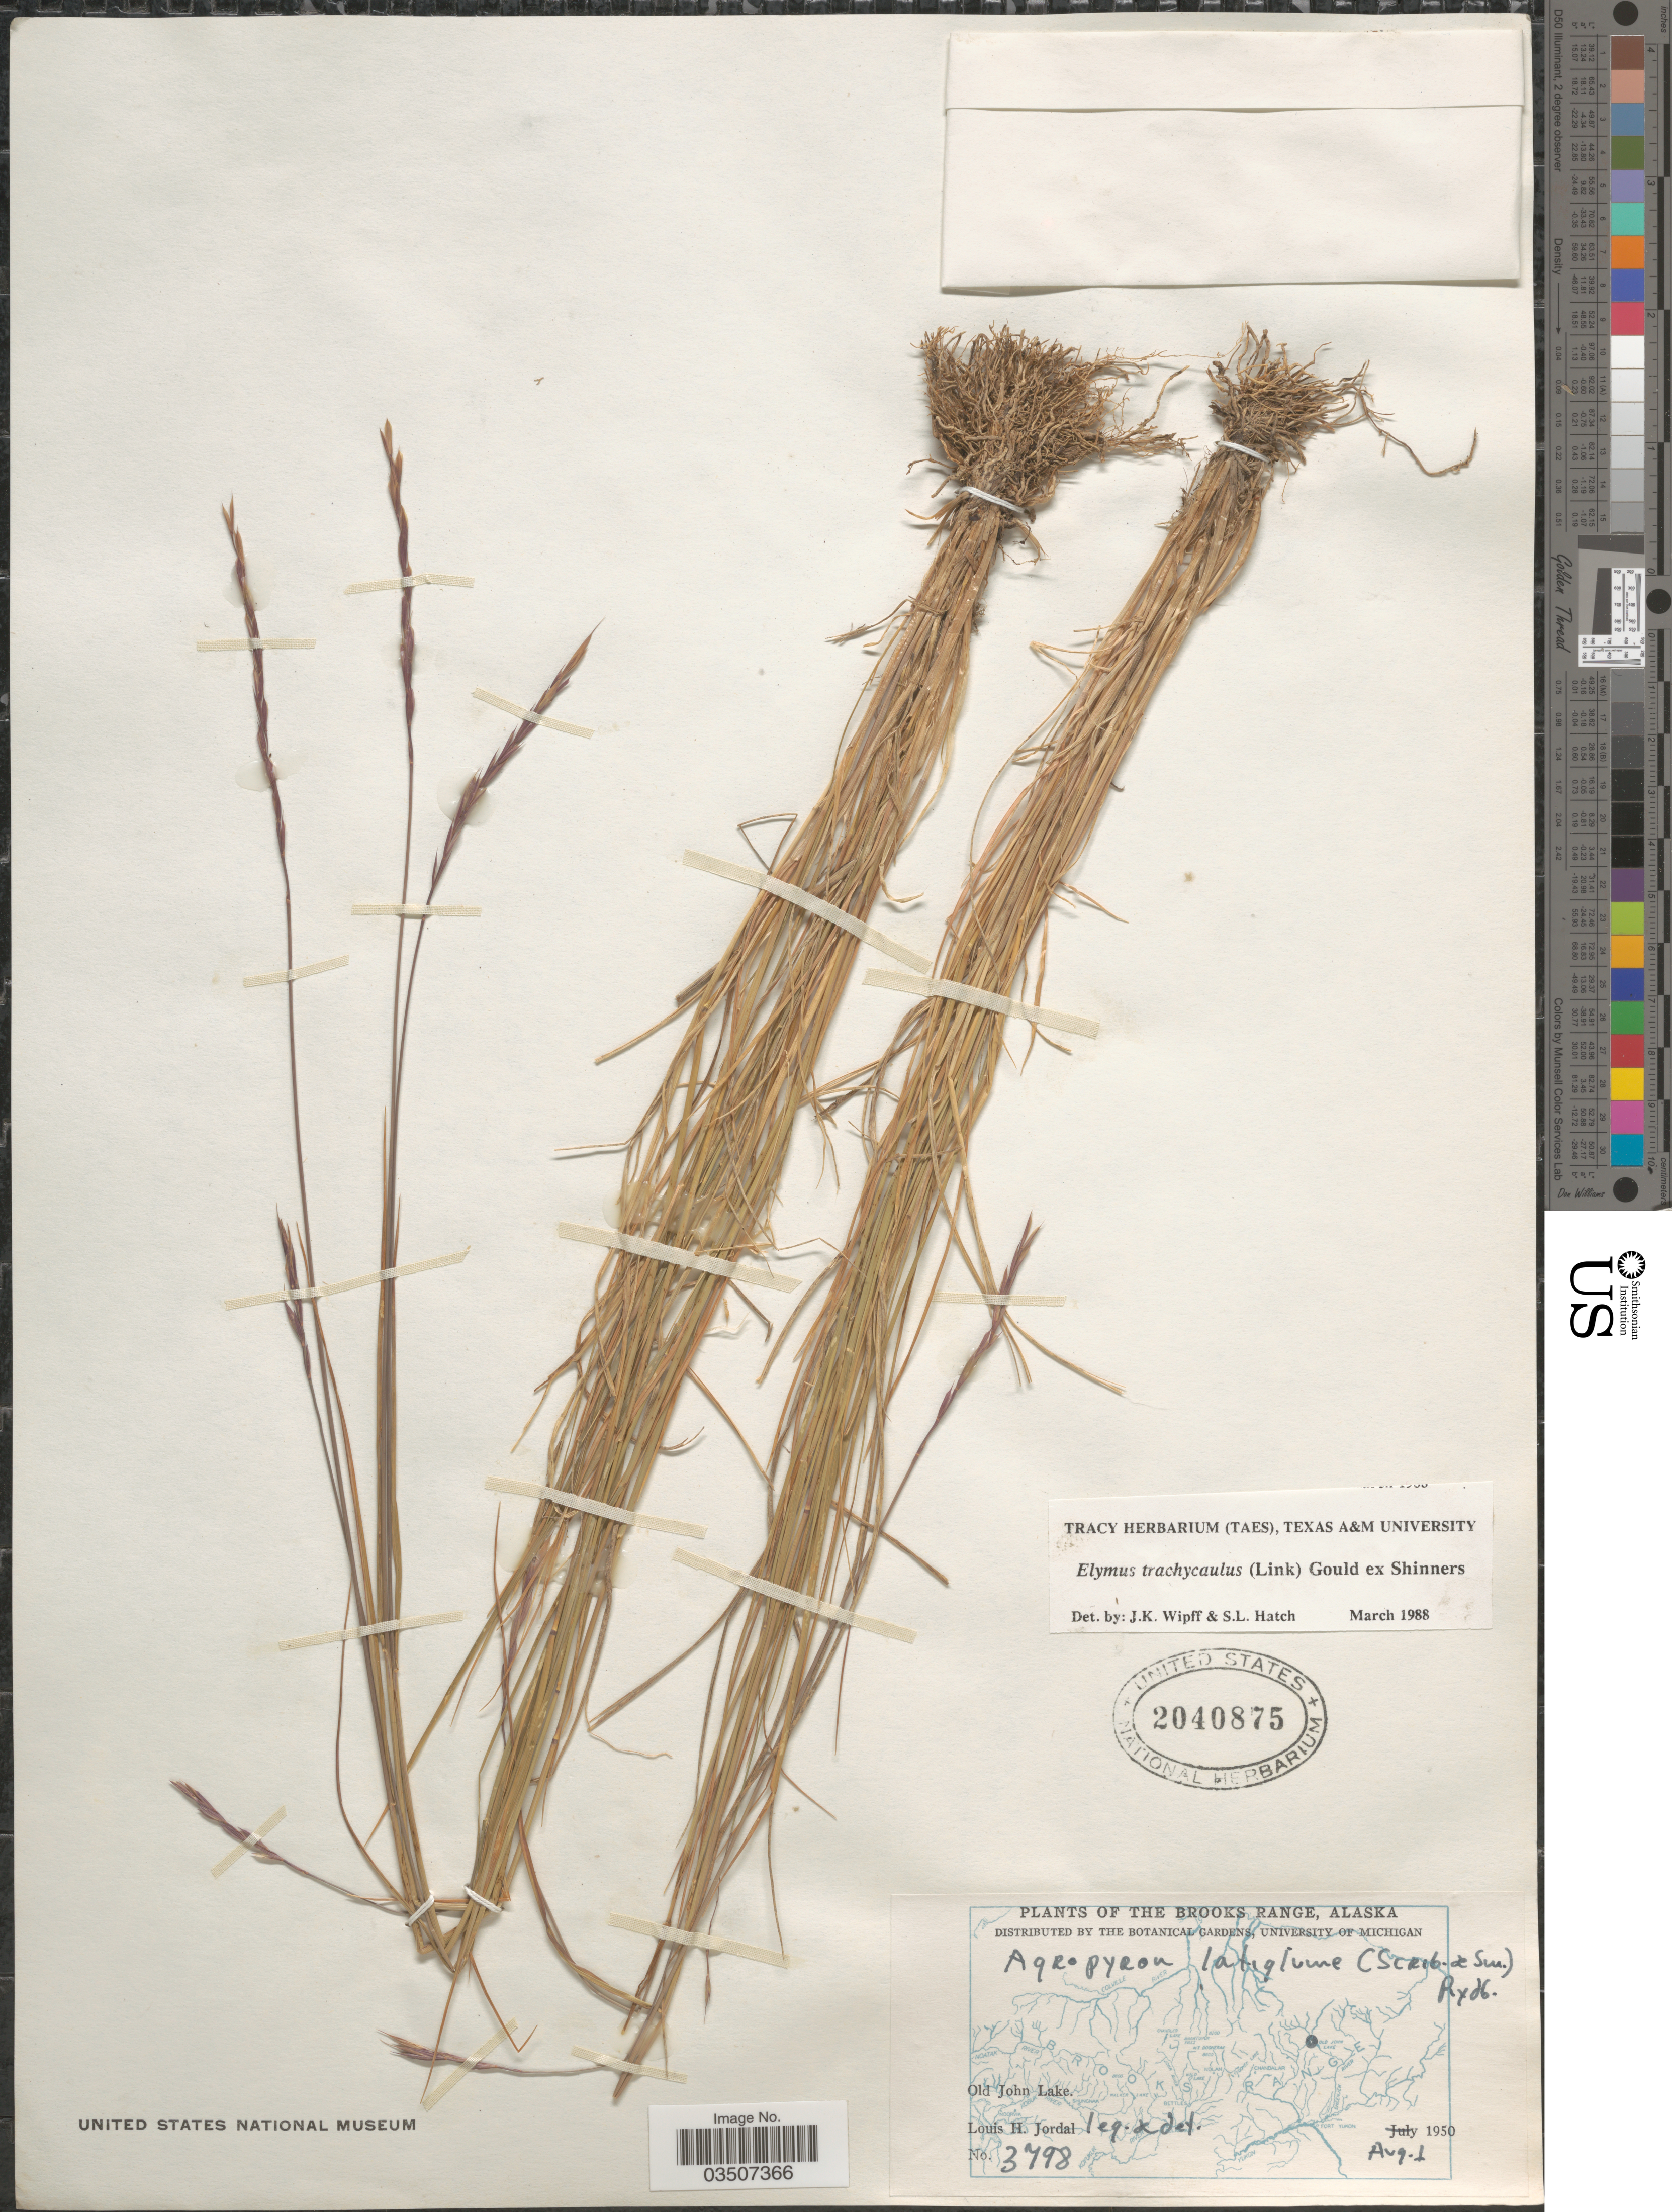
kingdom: Plantae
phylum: Tracheophyta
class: Liliopsida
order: Poales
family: Poaceae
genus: Elymus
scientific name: Elymus trachycaulus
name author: (Link) Gould ex Shinners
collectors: L. Jordal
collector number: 3798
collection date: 1950-08-01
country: United States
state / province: Alaska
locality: Brooks Range. Old John Lake.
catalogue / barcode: US 2040875